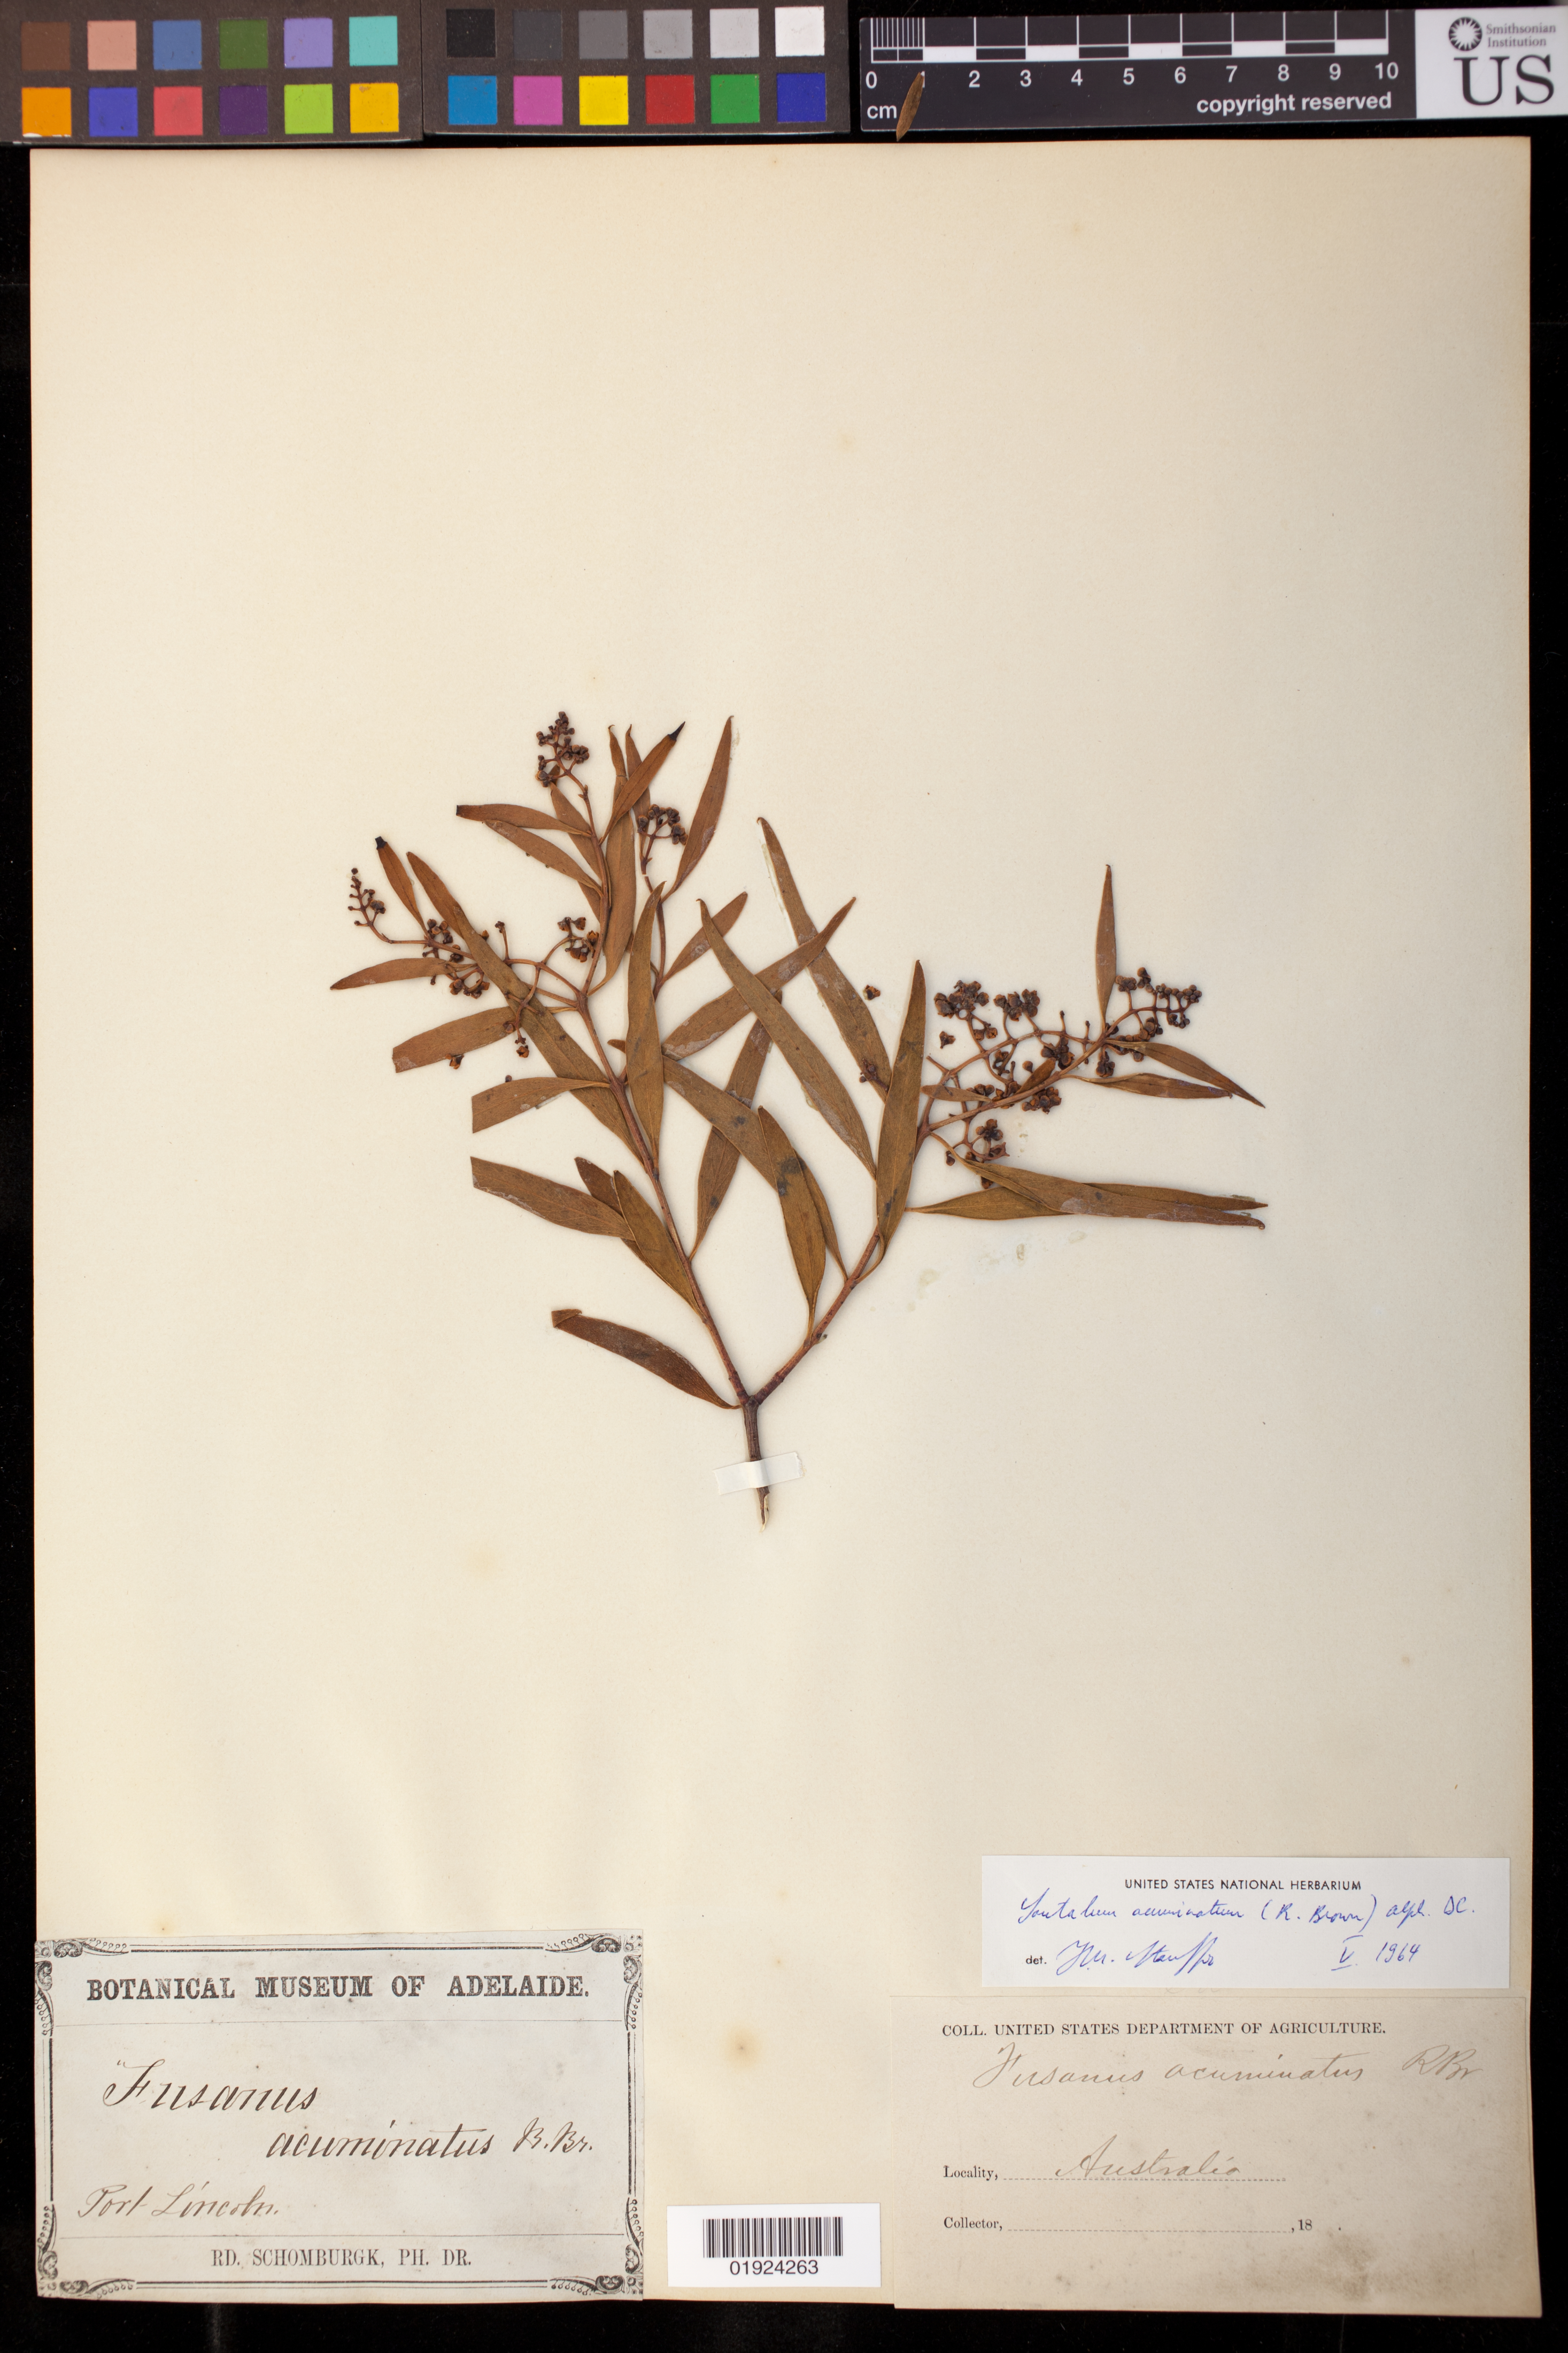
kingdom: Plantae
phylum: Tracheophyta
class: Magnoliopsida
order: Santalales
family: Santalaceae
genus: Santalum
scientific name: Santalum acuminatum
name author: (R. Br.) A. DC.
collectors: M. R. Schomburgk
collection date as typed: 18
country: Australia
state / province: South Australia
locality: Port Lincoln